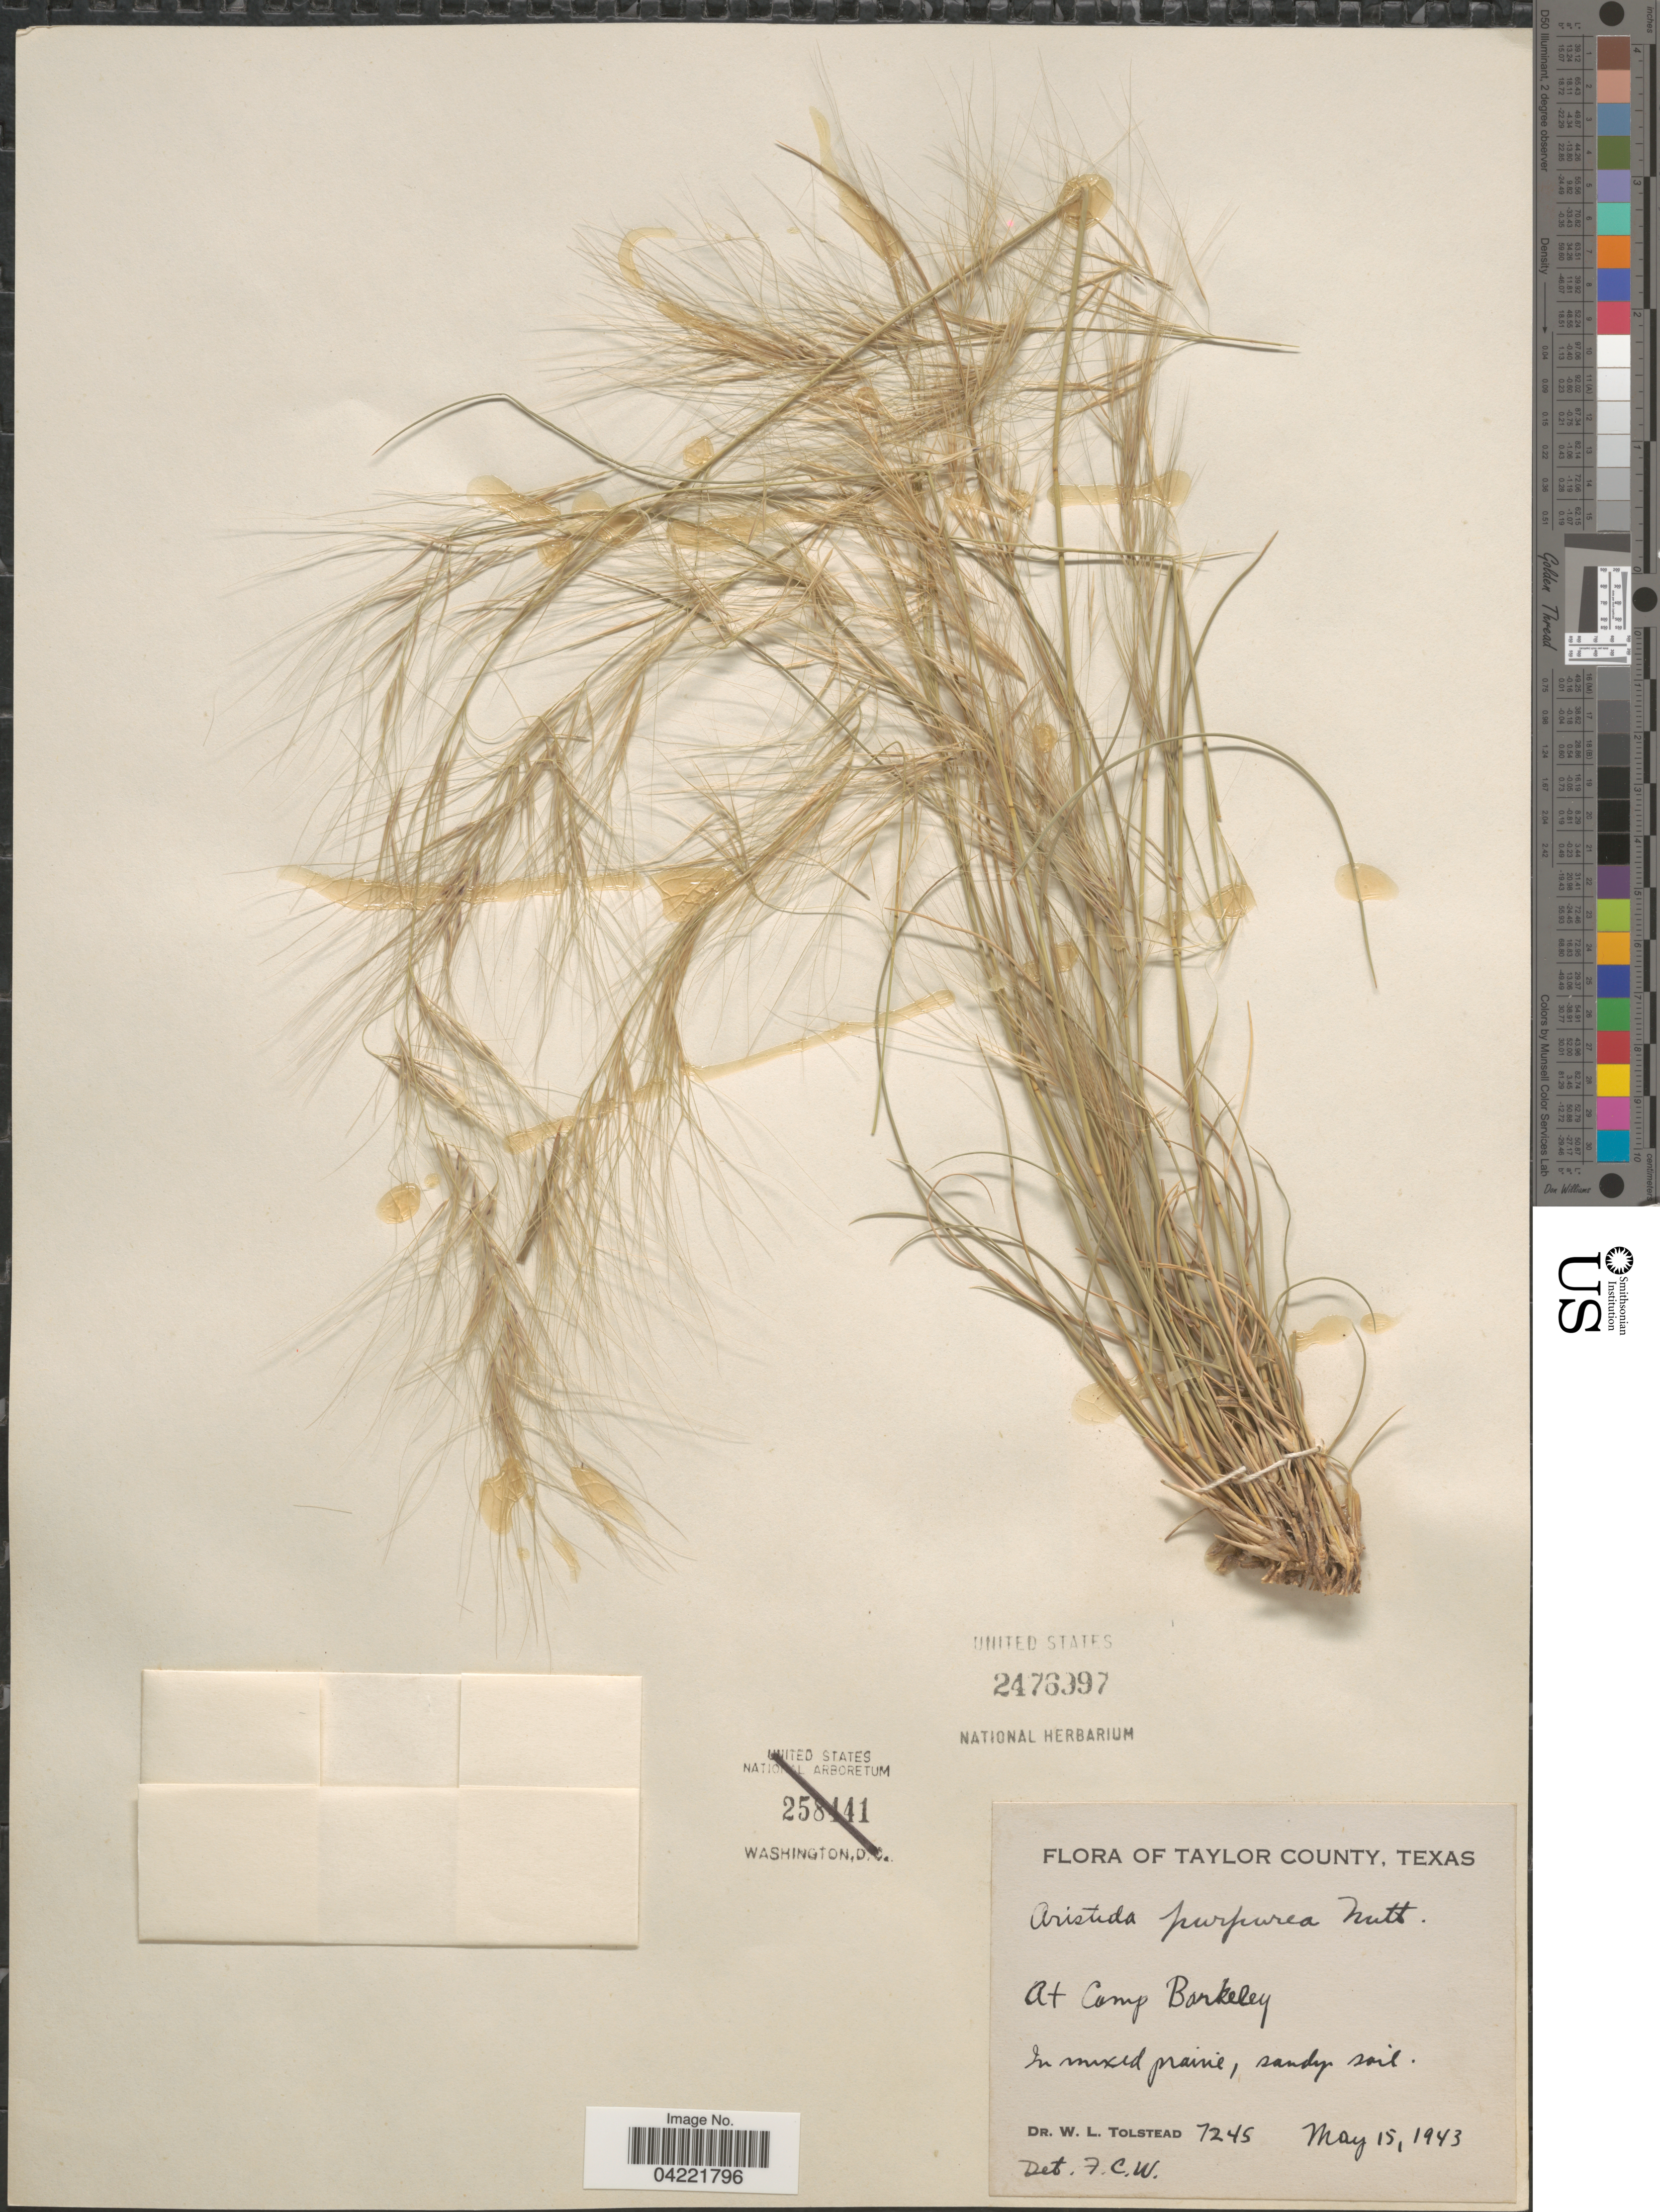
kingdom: Plantae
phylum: Tracheophyta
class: Liliopsida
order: Poales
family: Poaceae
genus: Aristida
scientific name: Aristida purpurea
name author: Nutt.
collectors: W. Tolstead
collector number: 7245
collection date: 1943-05-15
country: United States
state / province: Texas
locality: Taylor County. At Camp Barkeley.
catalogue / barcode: US 2476997